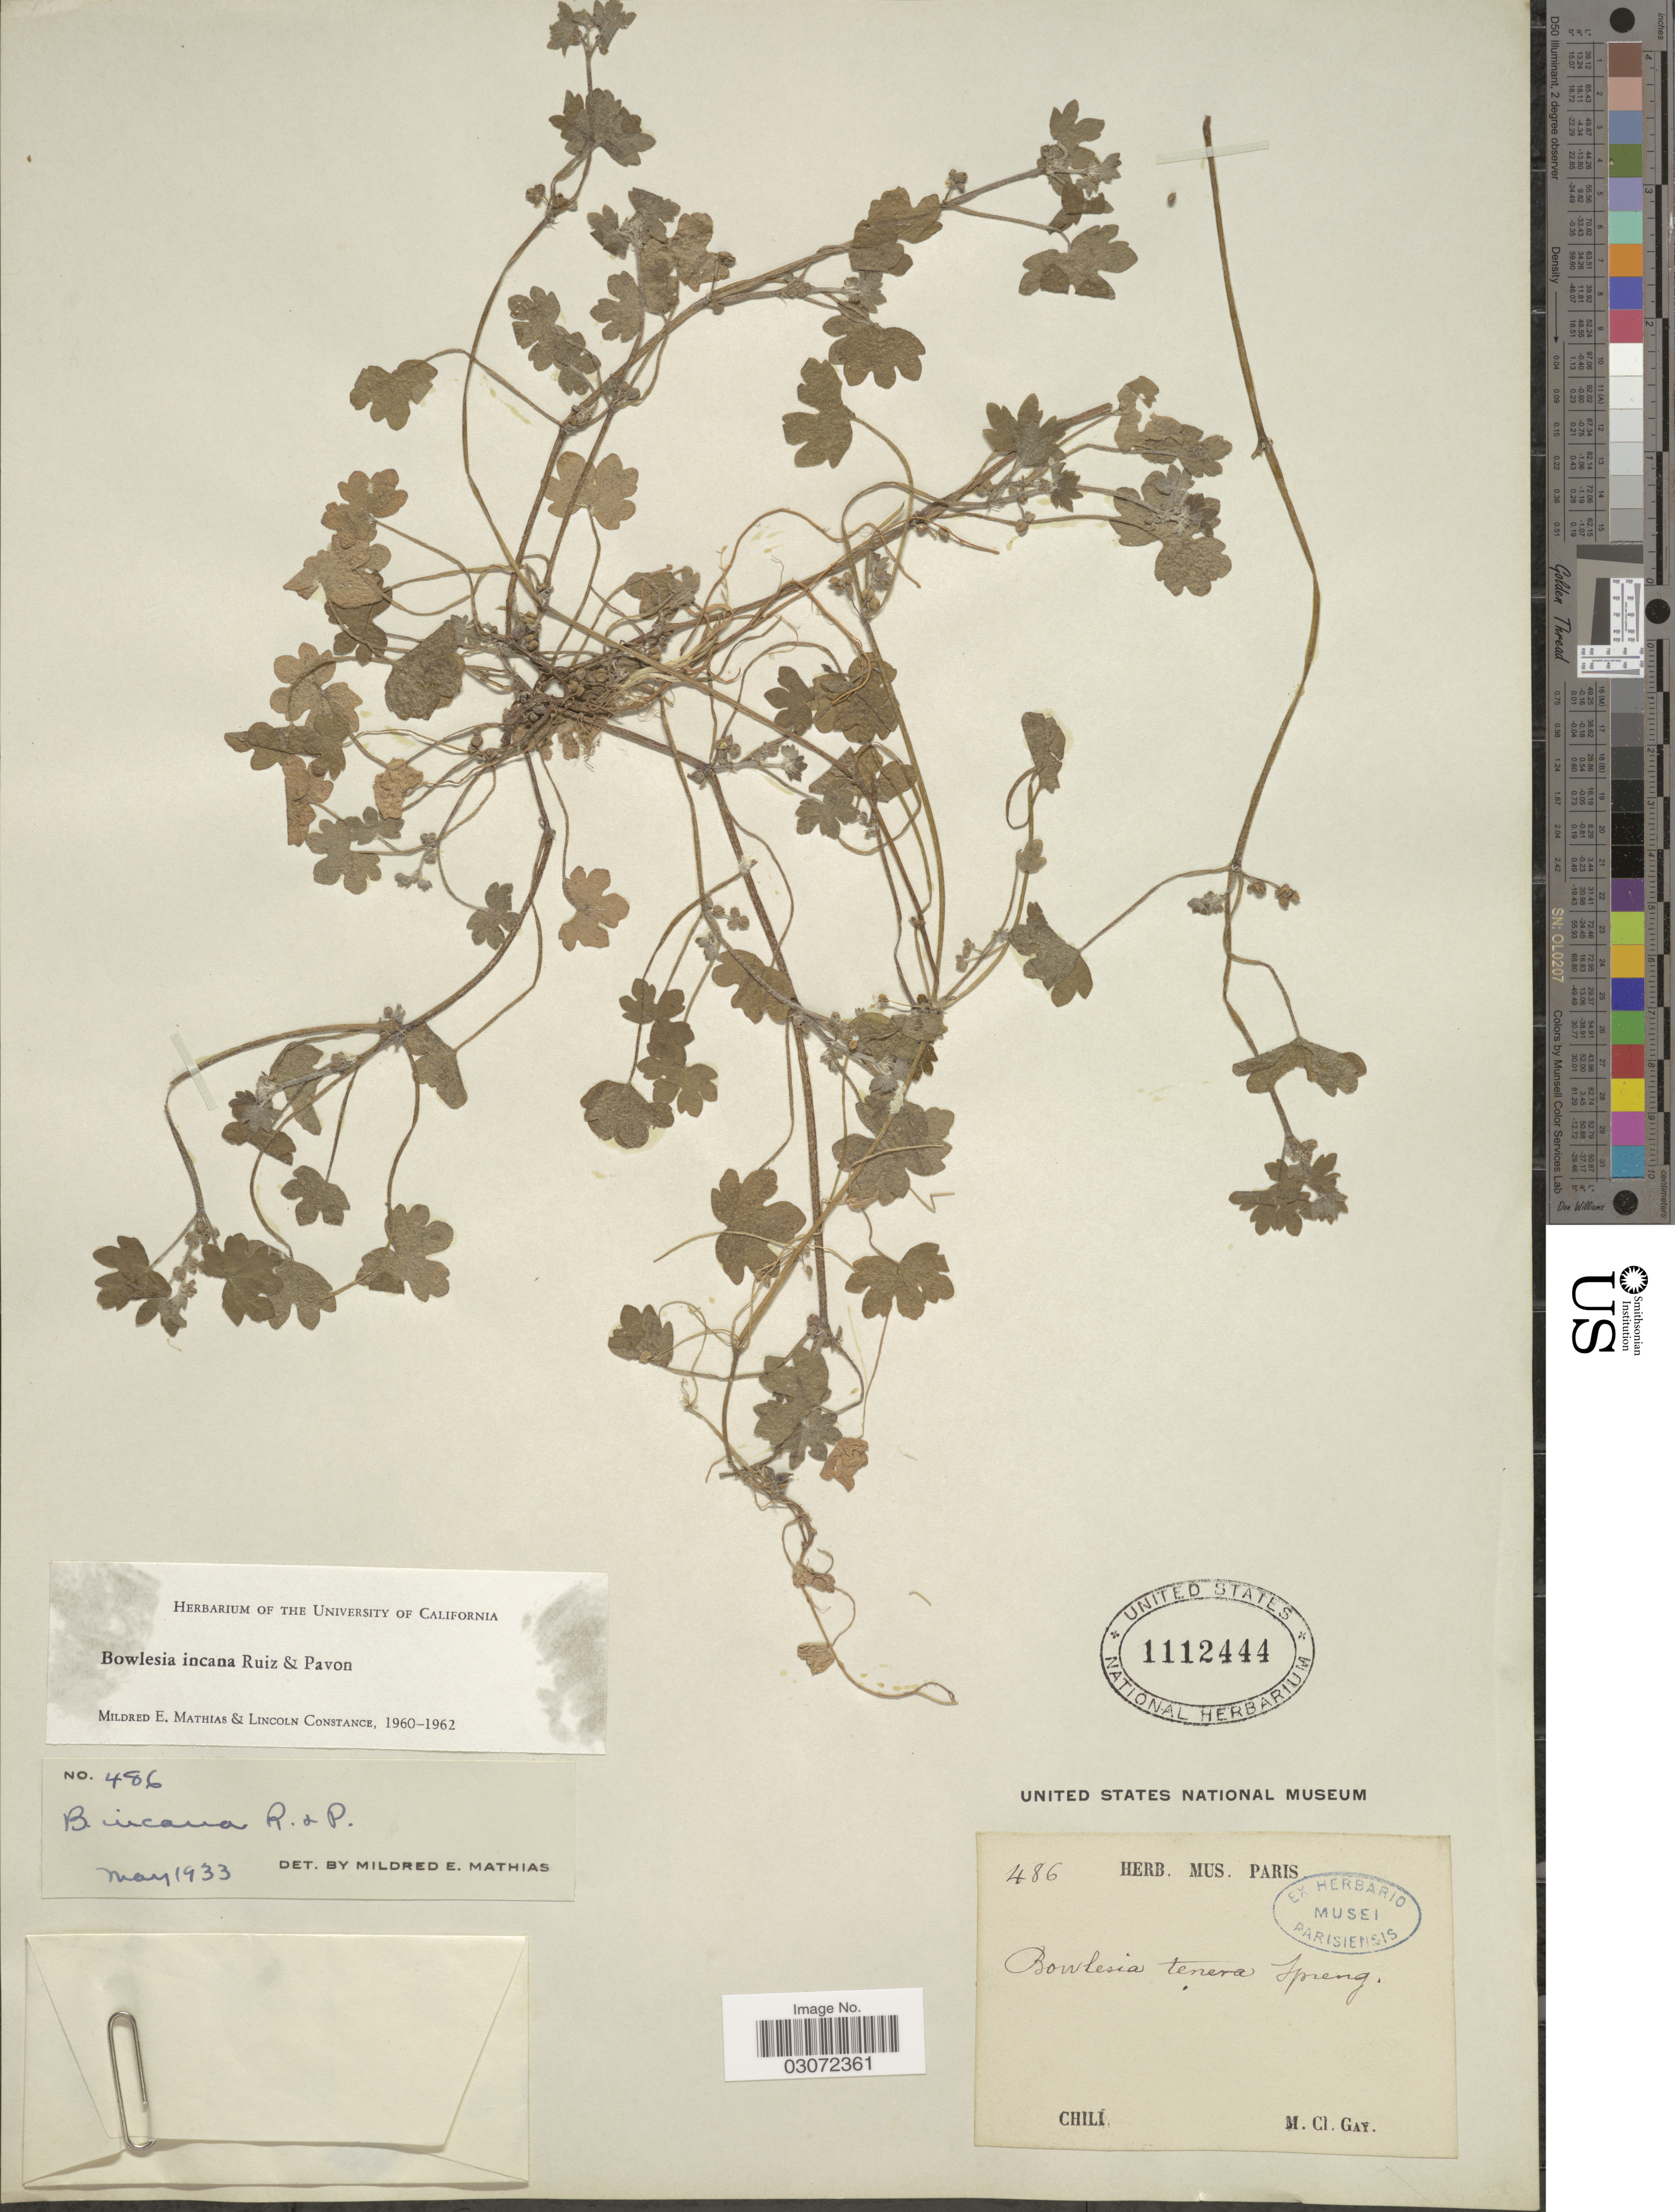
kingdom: Plantae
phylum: Tracheophyta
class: Magnoliopsida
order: Apiales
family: Apiaceae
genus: Bowlesia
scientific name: Bowlesia incana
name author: Ruiz & Pav.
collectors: C. Gay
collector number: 486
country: Chile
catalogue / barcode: US 1112444